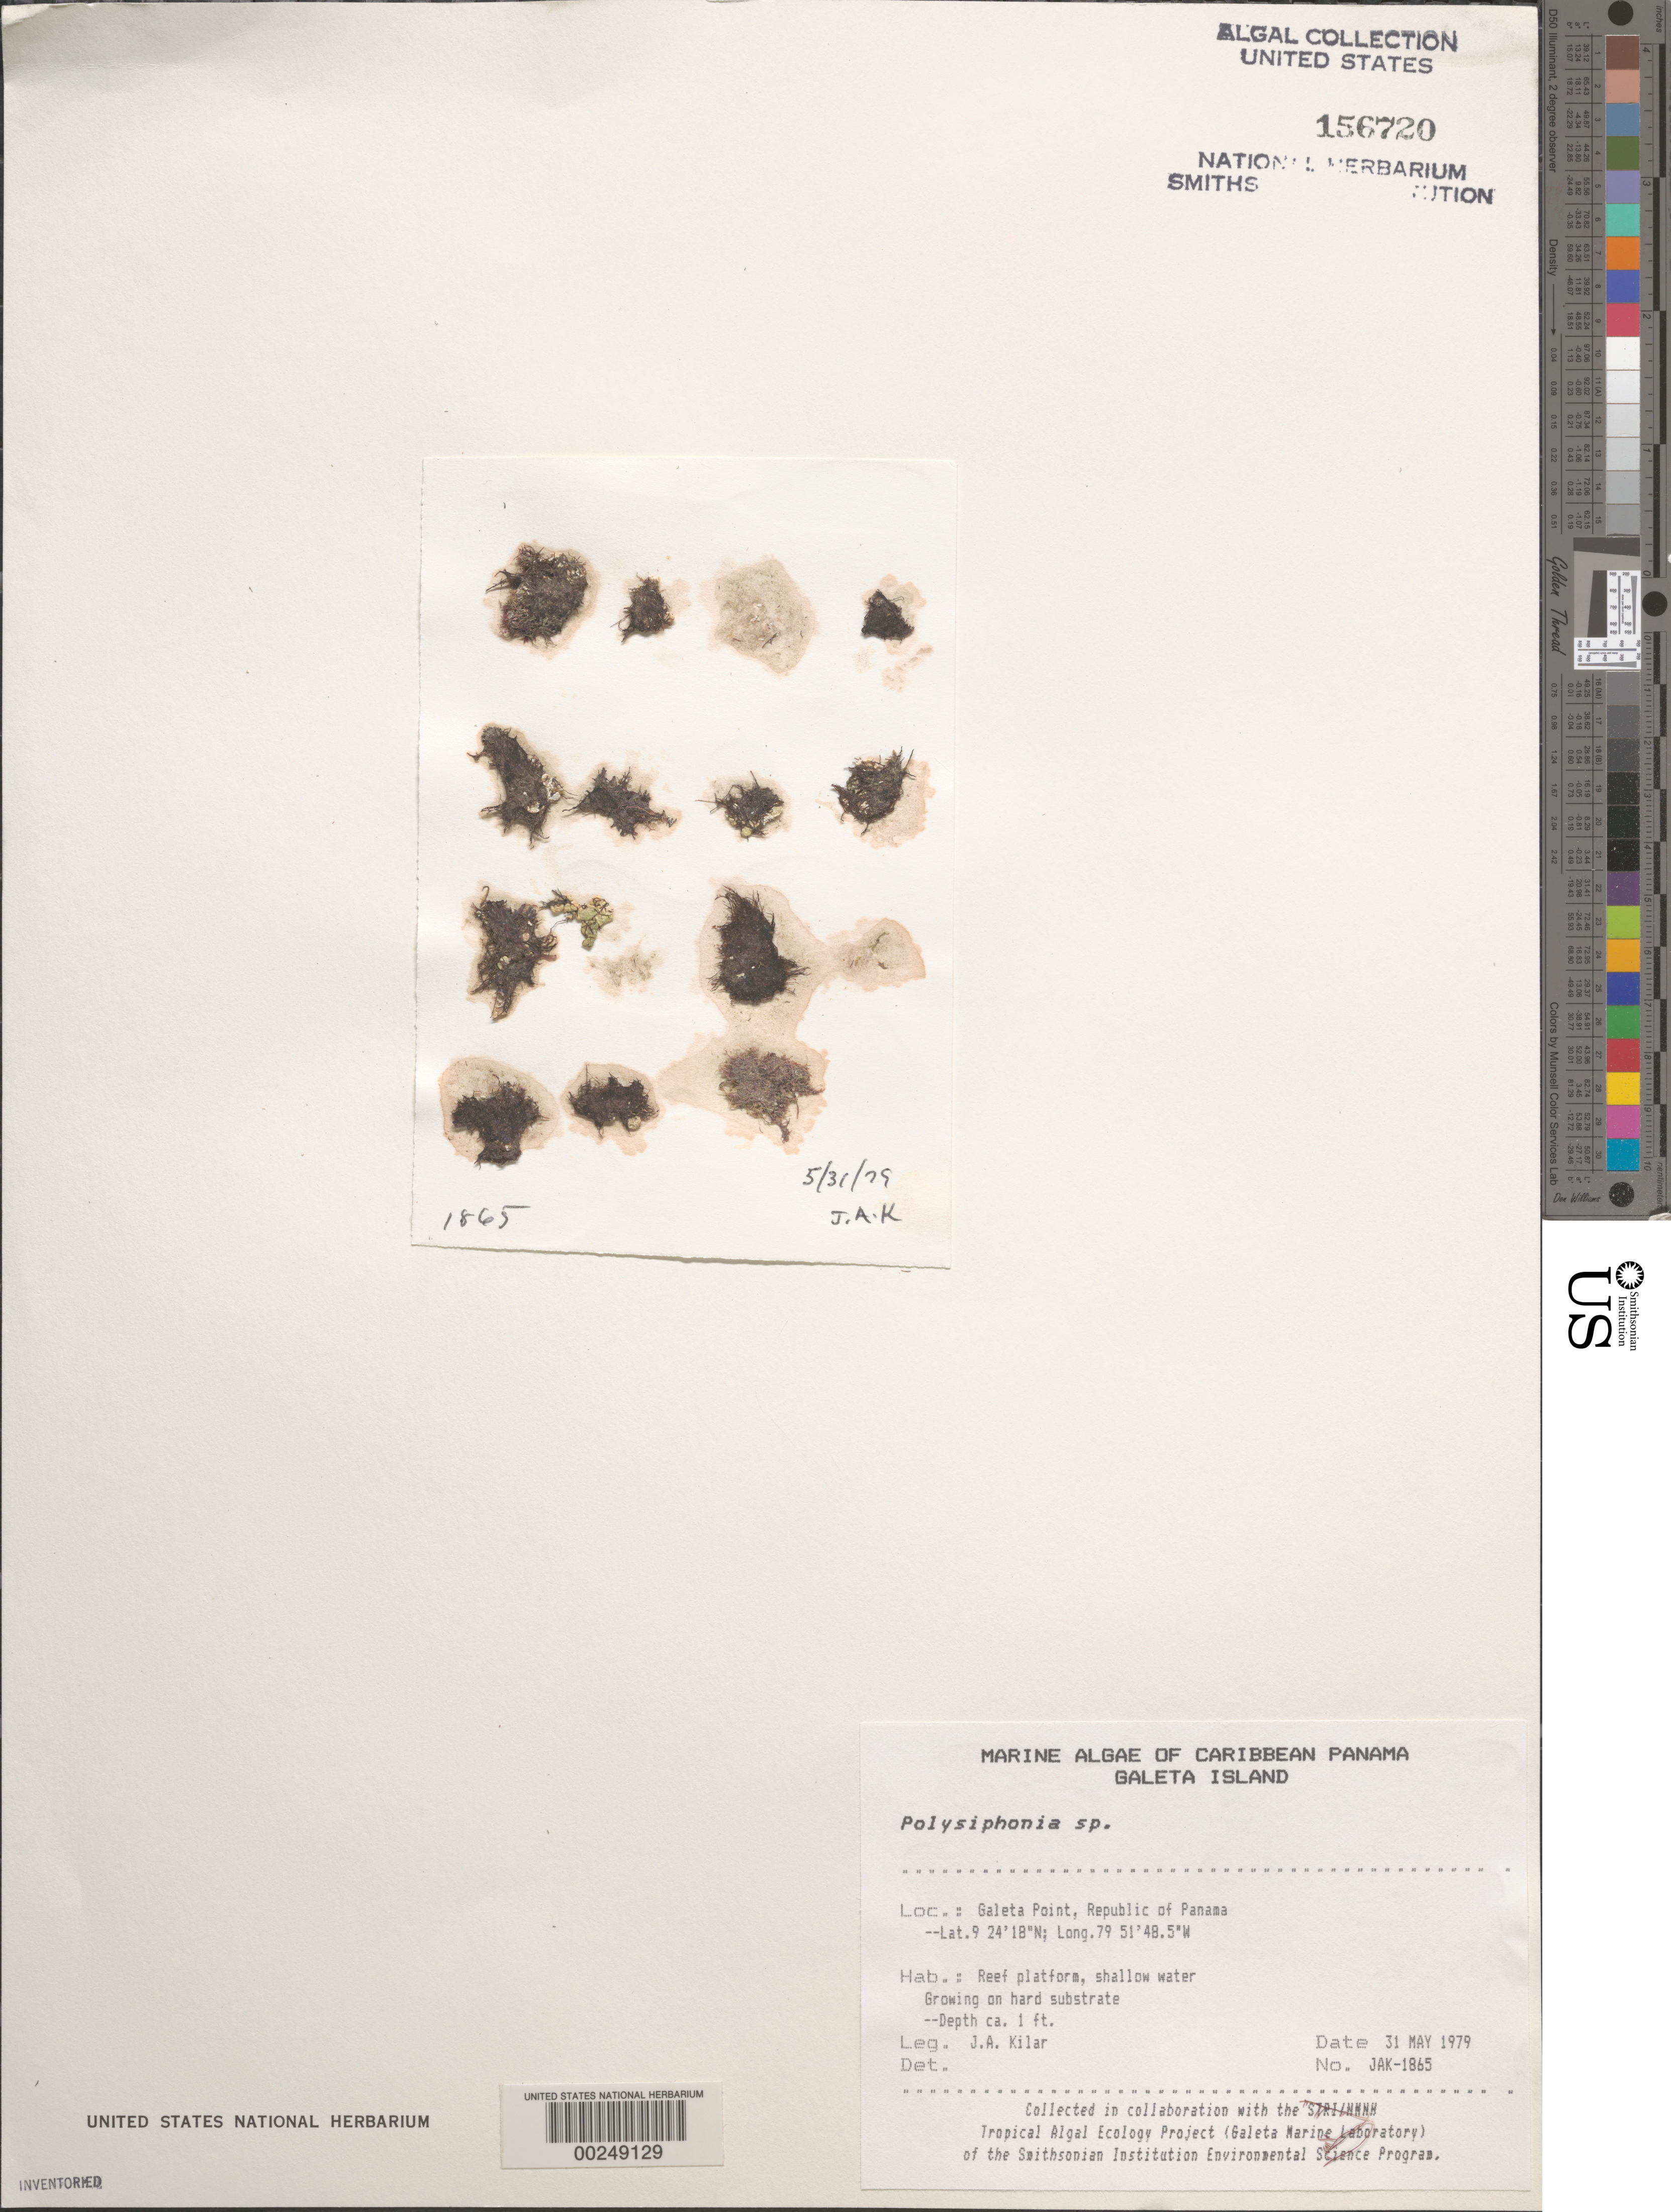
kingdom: Plantae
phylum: Rhodophyta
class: Florideophyceae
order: Ceramiales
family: Rhodomelaceae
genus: Polysiphonia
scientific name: Polysiphonia sp.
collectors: J. A. Kilar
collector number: JAK-1865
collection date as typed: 31 May 1979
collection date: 1979-05-31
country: Panama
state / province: Colón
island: Galeta Island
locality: Galeta Point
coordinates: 9 24' 18" N, 79 51' 48.5" W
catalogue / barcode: US 156720